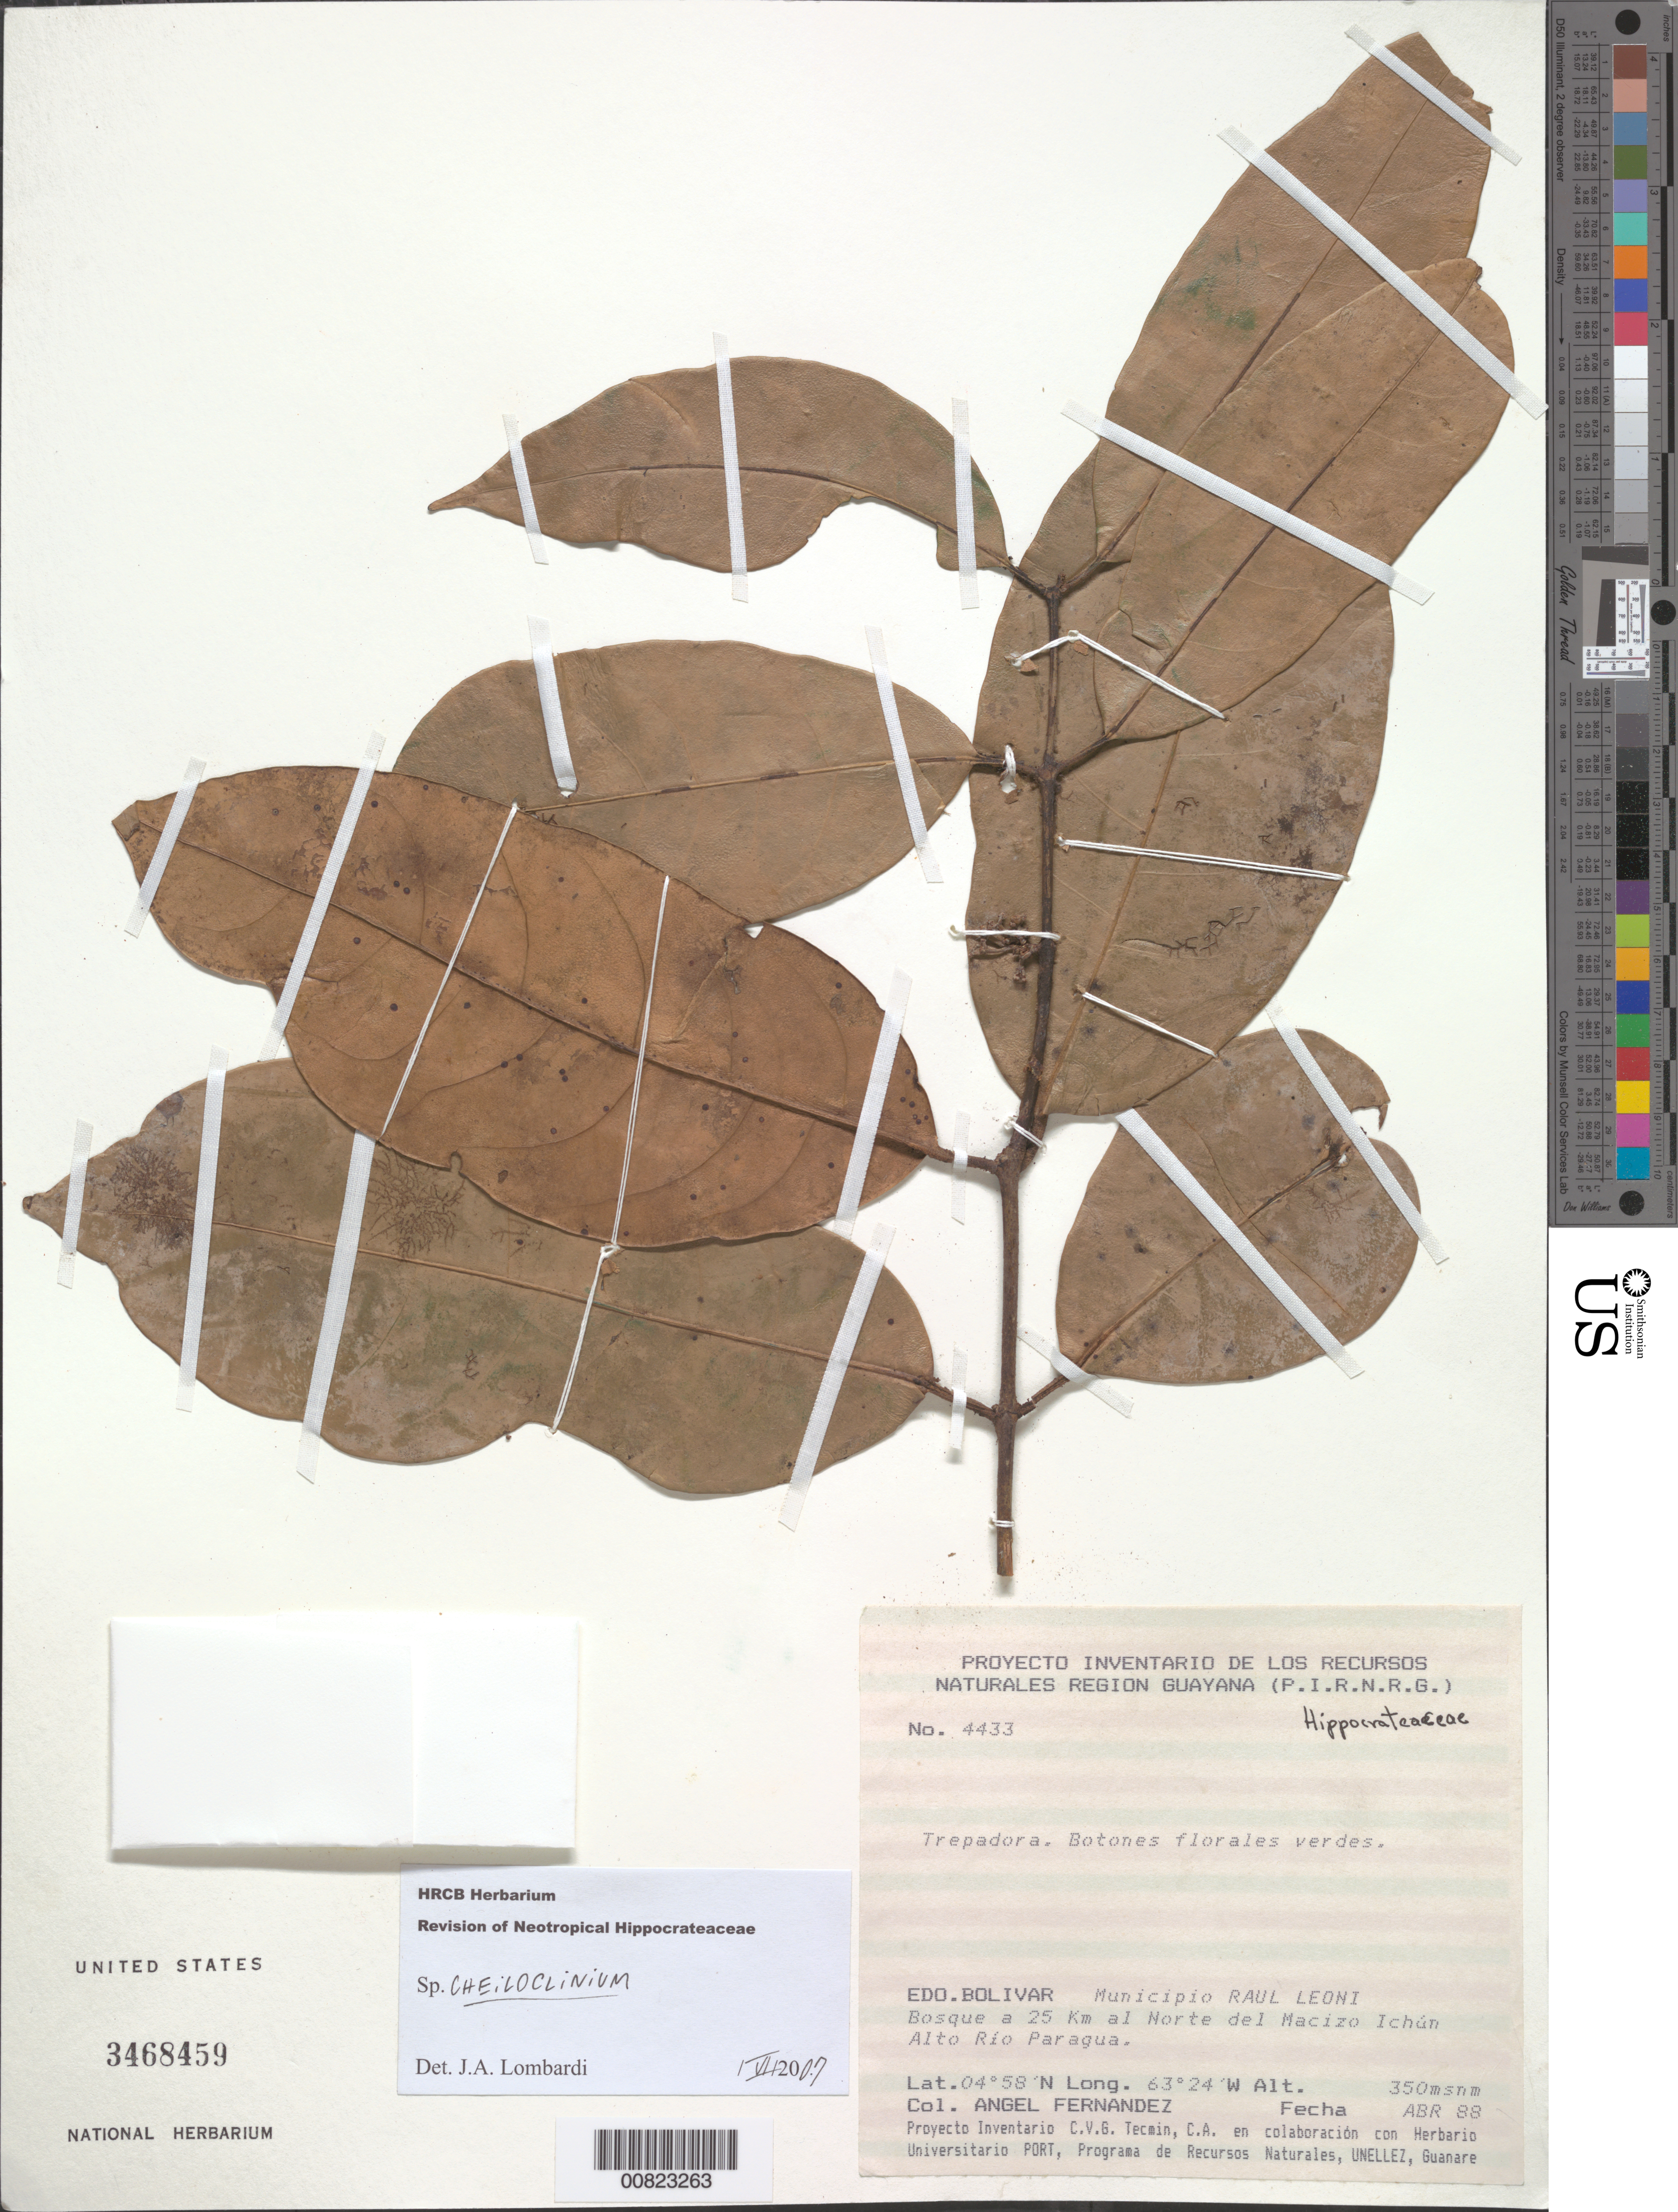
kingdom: Plantae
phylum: Tracheophyta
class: Magnoliopsida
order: Celastrales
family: Celastraceae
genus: Cheiloclinium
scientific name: Cheiloclinium sp.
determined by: Lombardi, Julio A.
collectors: A. Fernández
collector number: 4433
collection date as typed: Apr-88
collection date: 1988-04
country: Venezuela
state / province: Bolívar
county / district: Angostura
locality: Mun. Raúl Leoni [=Angostura], 25 km N del Macizo Ichún, alto Río Paragua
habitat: Forest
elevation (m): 350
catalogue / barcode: US 3468459